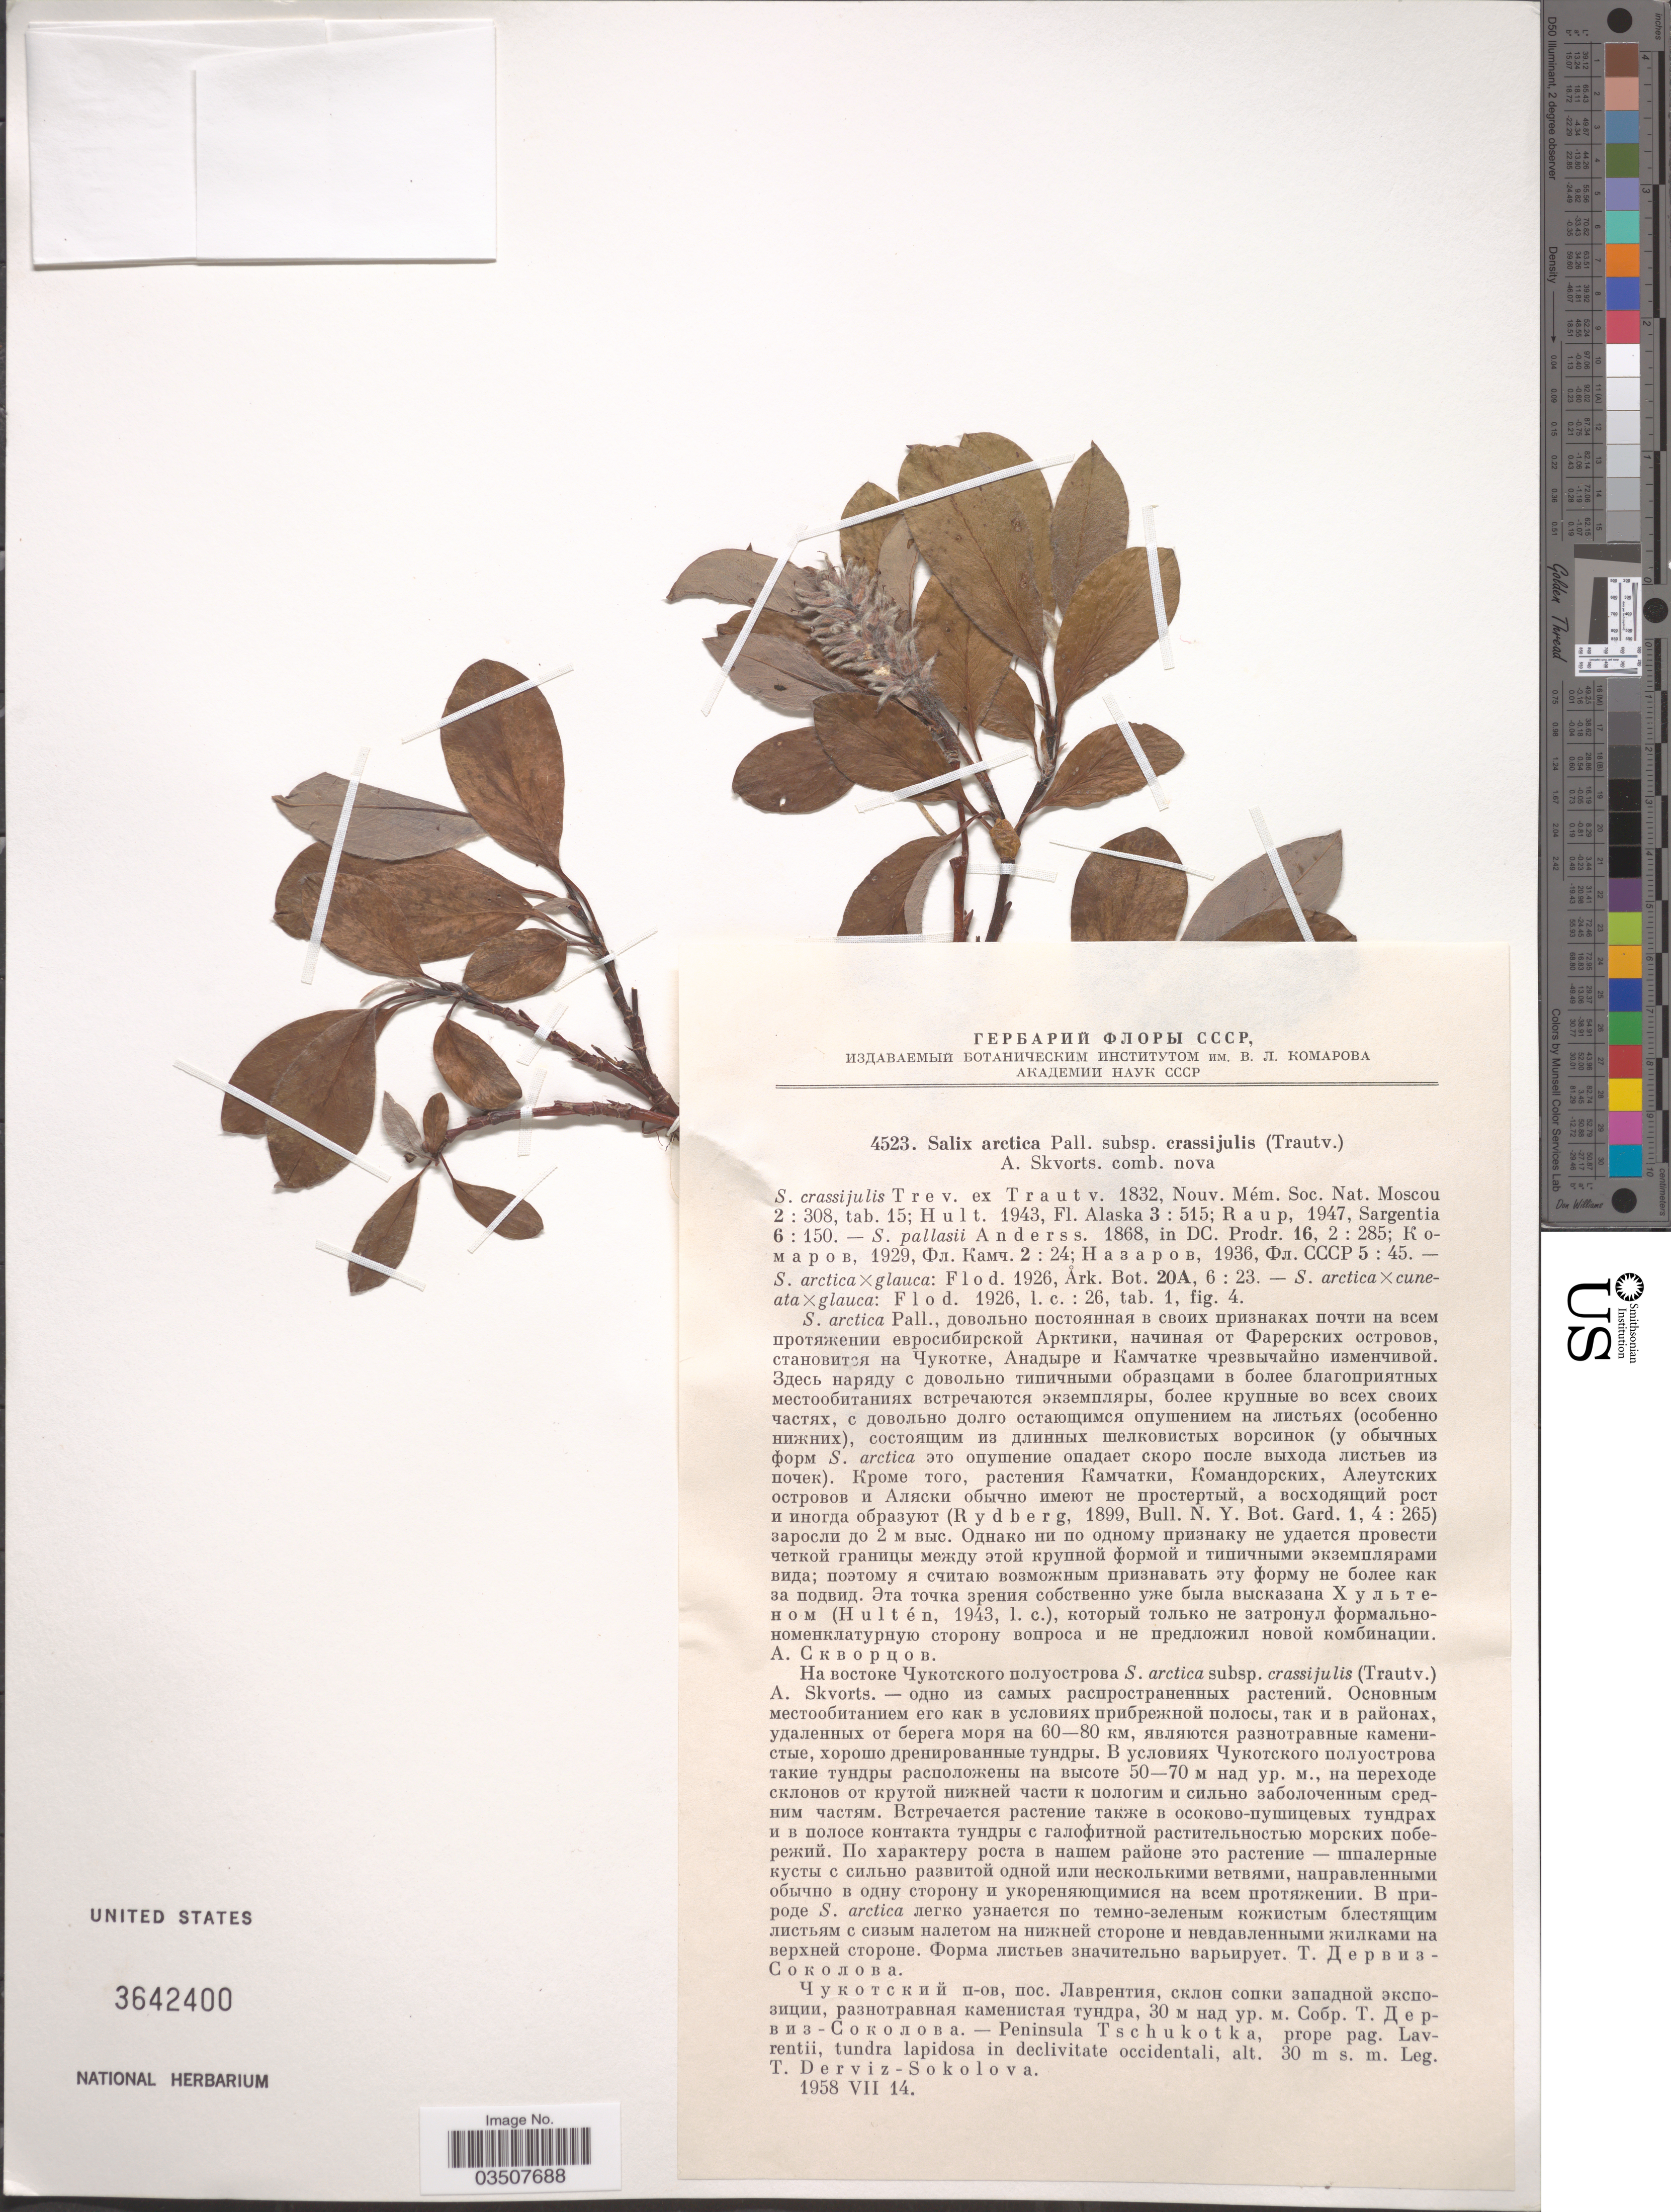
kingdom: Plantae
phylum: Tracheophyta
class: Magnoliopsida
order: Malpighiales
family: Salicaceae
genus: Salix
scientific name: Salix arctica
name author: Pall.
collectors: T. Derviz-Sokolova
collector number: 4523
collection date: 1958-07-14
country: Russian Federation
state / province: Chukotka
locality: Prope Tschukotka, prope pag. Lavrentii, tundra lapidosa in declivitate occidentali.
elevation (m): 30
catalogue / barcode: US 3642400